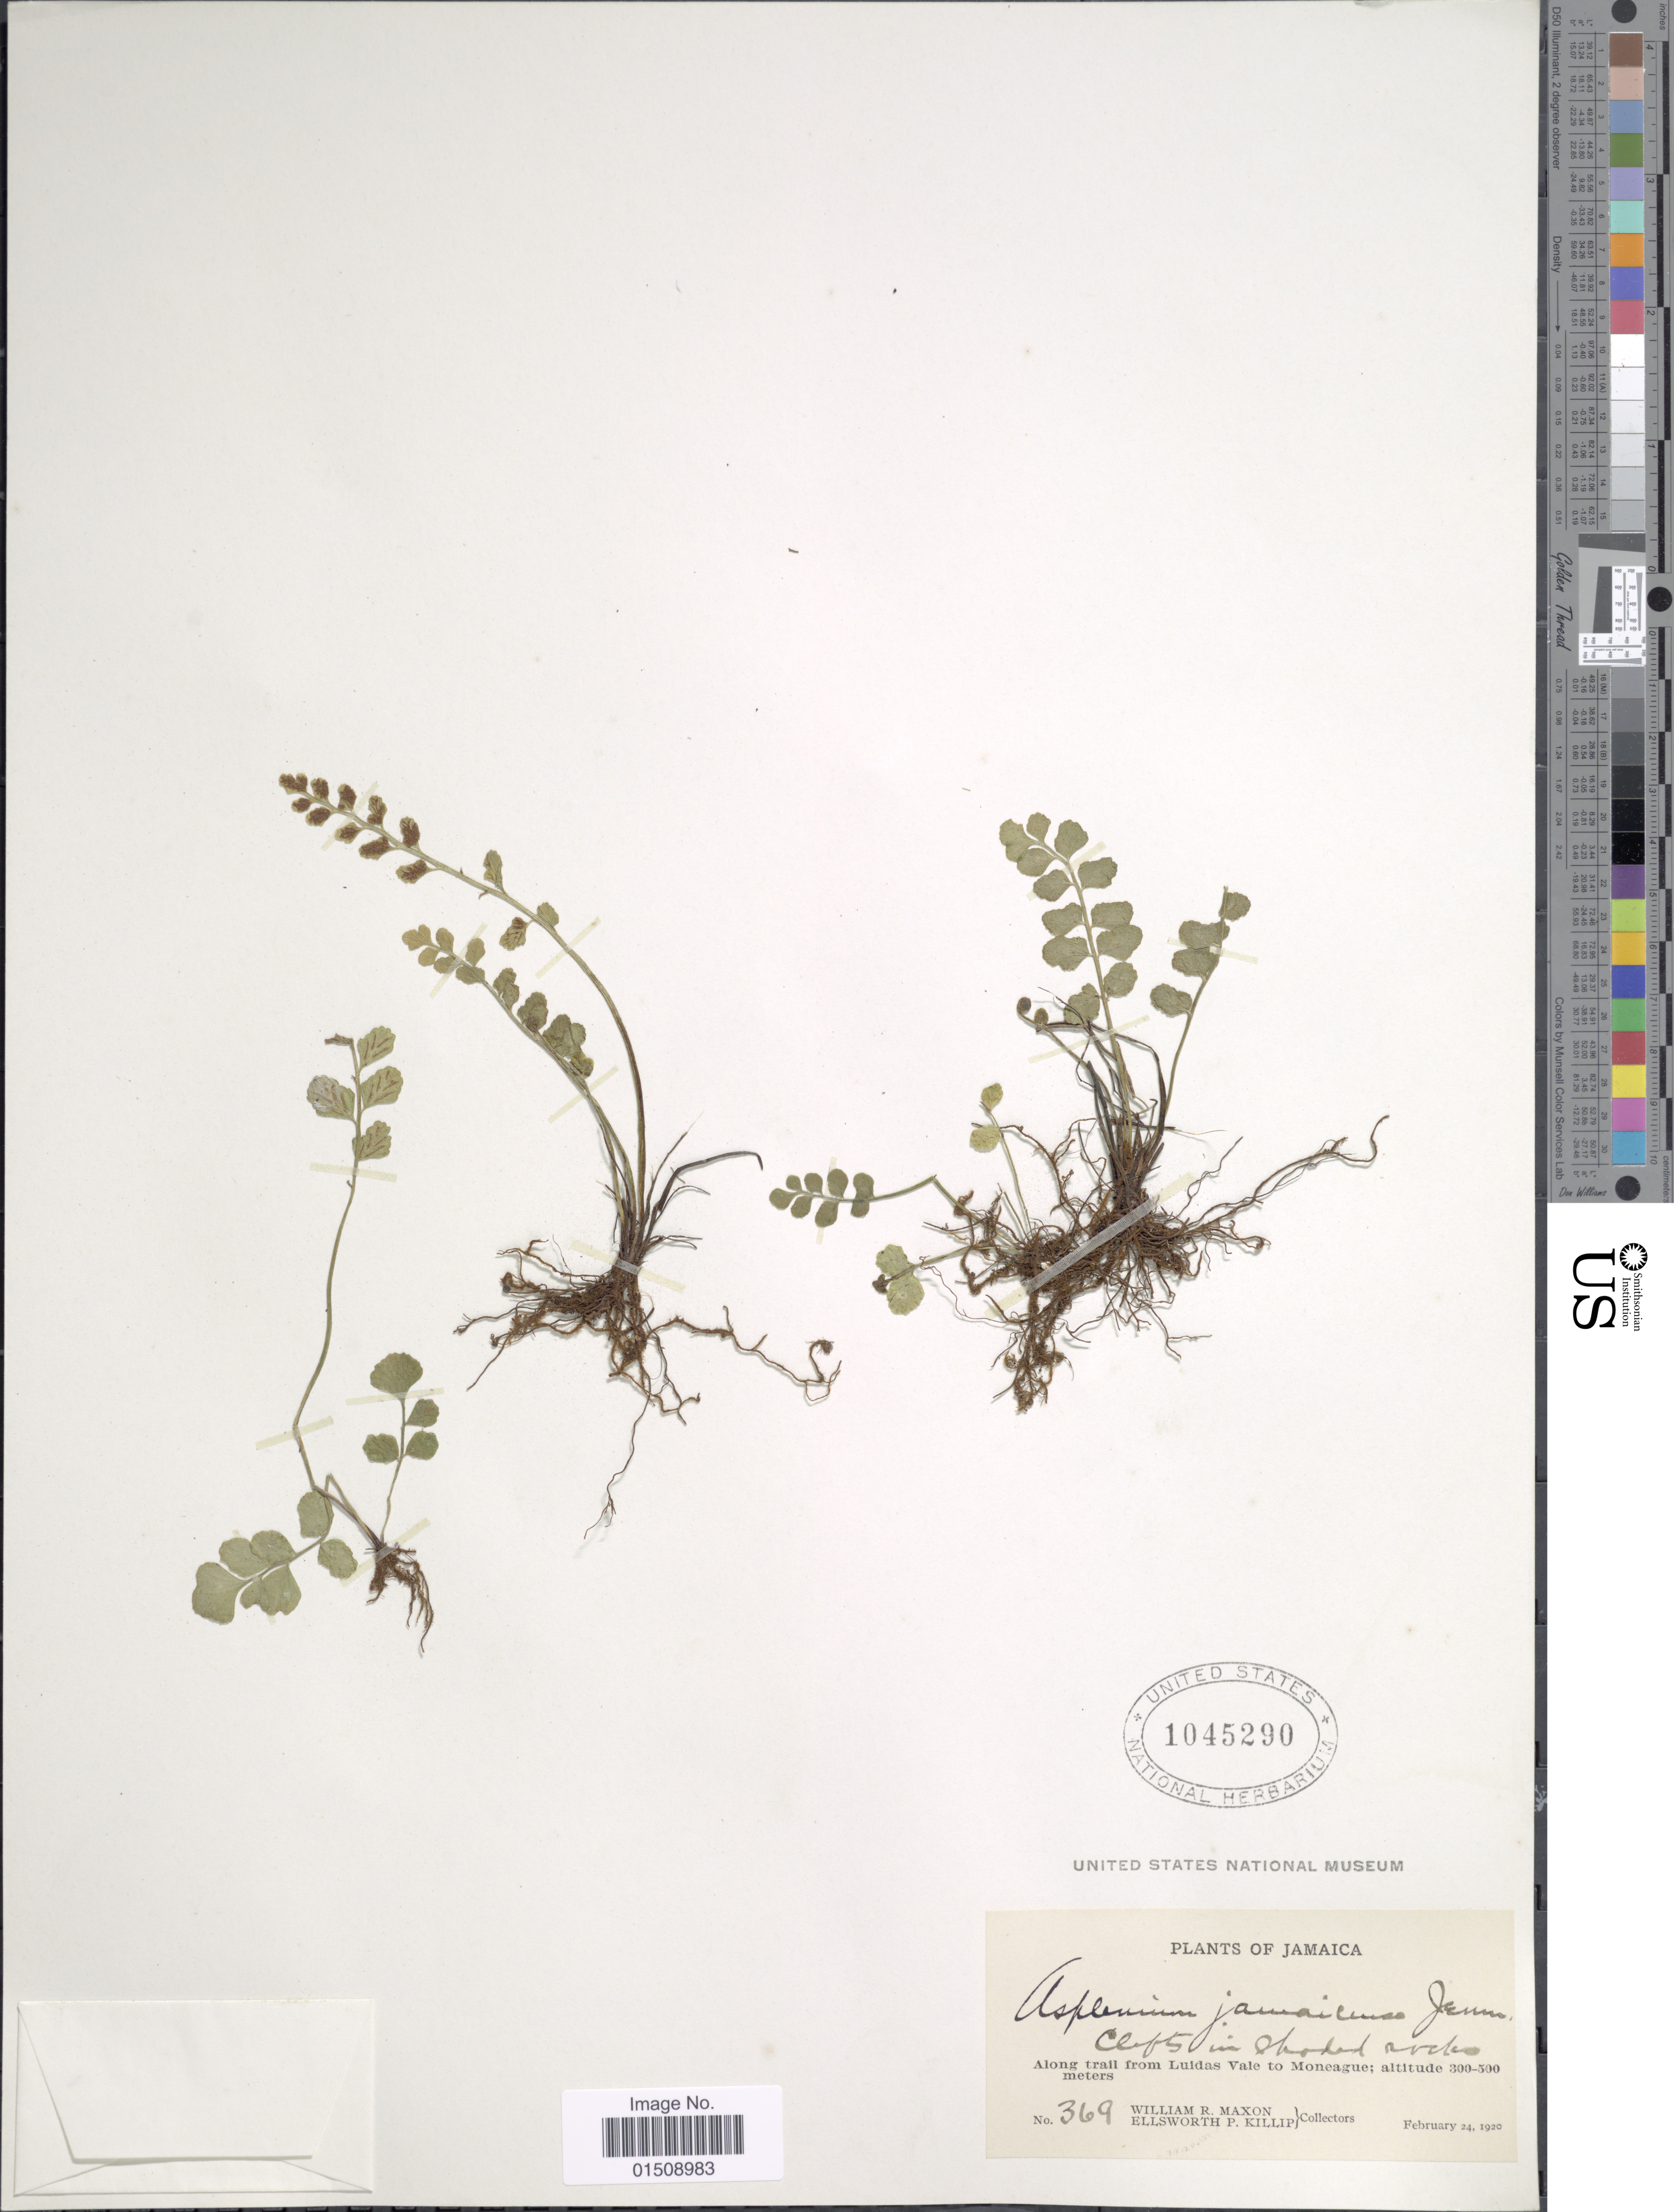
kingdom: Plantae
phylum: Tracheophyta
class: Polypodiopsida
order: Polypodiales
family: Aspleniaceae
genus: Asplenium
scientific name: Asplenium jamaicense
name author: Jenman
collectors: W. R. Maxon & E. P. Killip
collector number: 369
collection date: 1920-02-24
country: Jamaica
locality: Along trail from Luidas Vale to Moneague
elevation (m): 300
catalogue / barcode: US 1045290